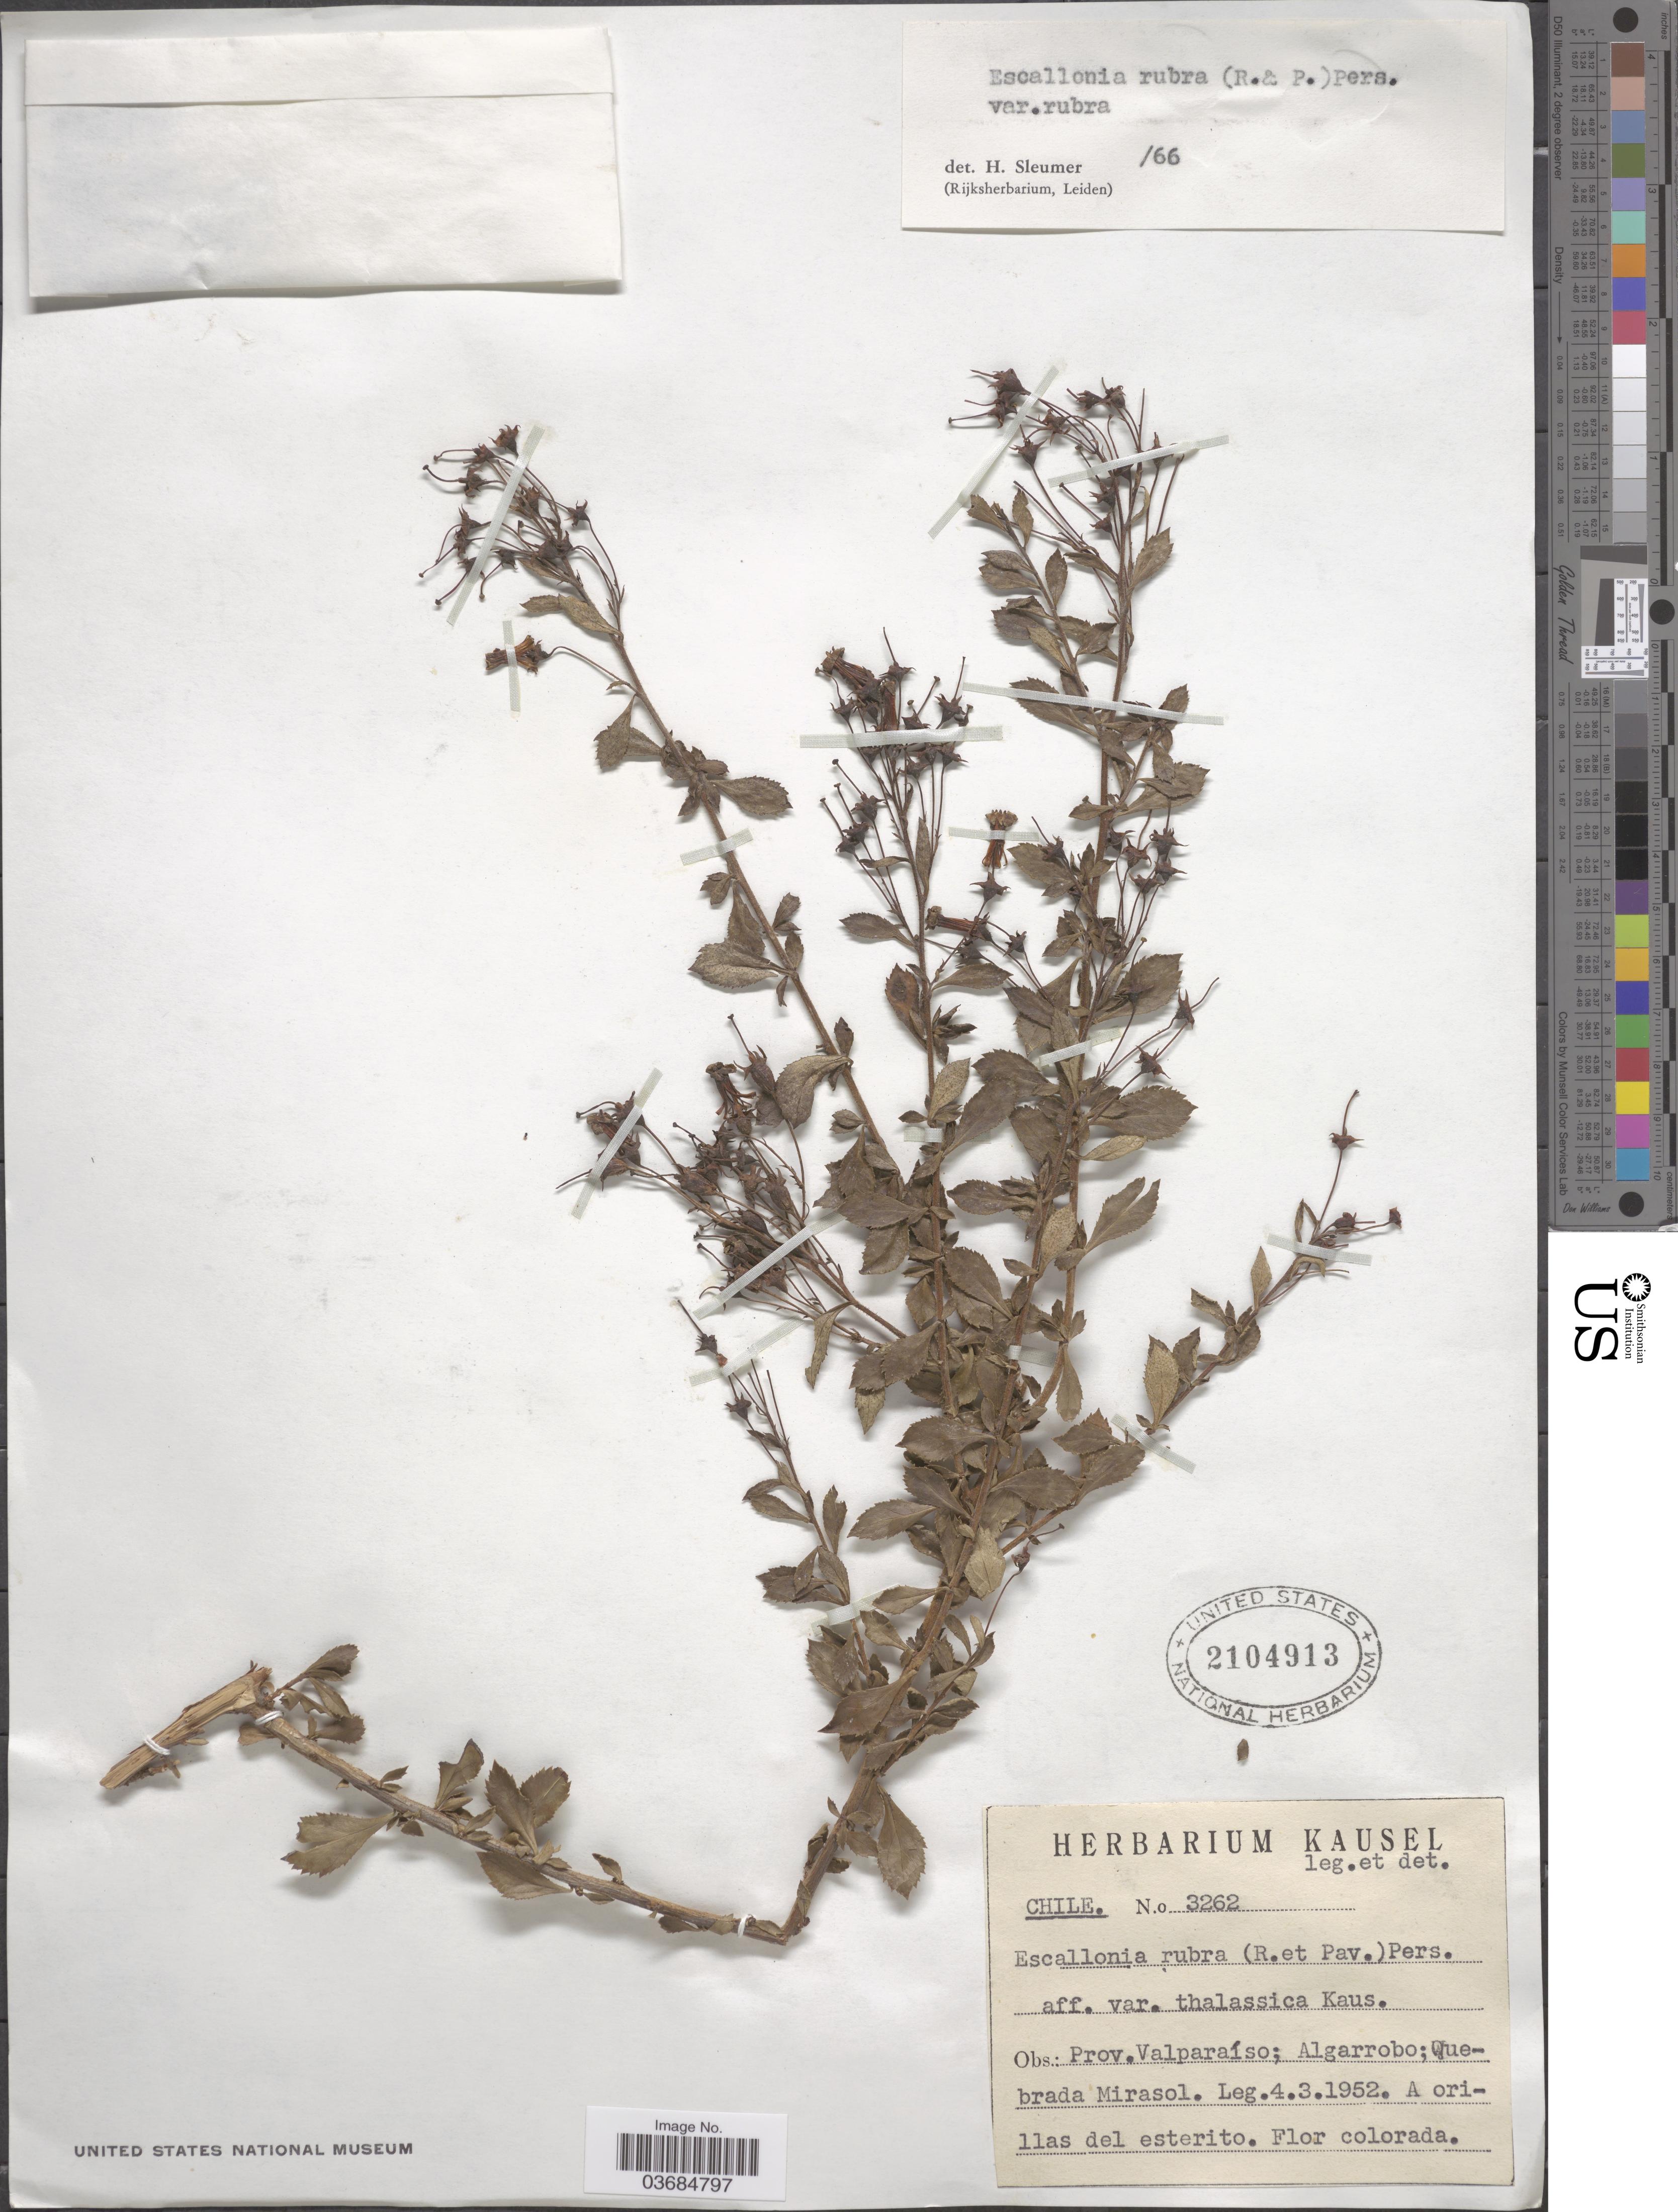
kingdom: Plantae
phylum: Tracheophyta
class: Magnoliopsida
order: Escalloniales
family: Escalloniaceae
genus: Escallonia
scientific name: Escallonia rubra var. rubra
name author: (Ruiz & Pav.) Pers.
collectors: Ex herb. Kausel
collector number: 3262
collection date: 1952-03-04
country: Chile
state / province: Valparaíso (V)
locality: Pro. Valparaíso; Algarrobo; Quebrada Mirasol.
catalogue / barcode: US 2104913